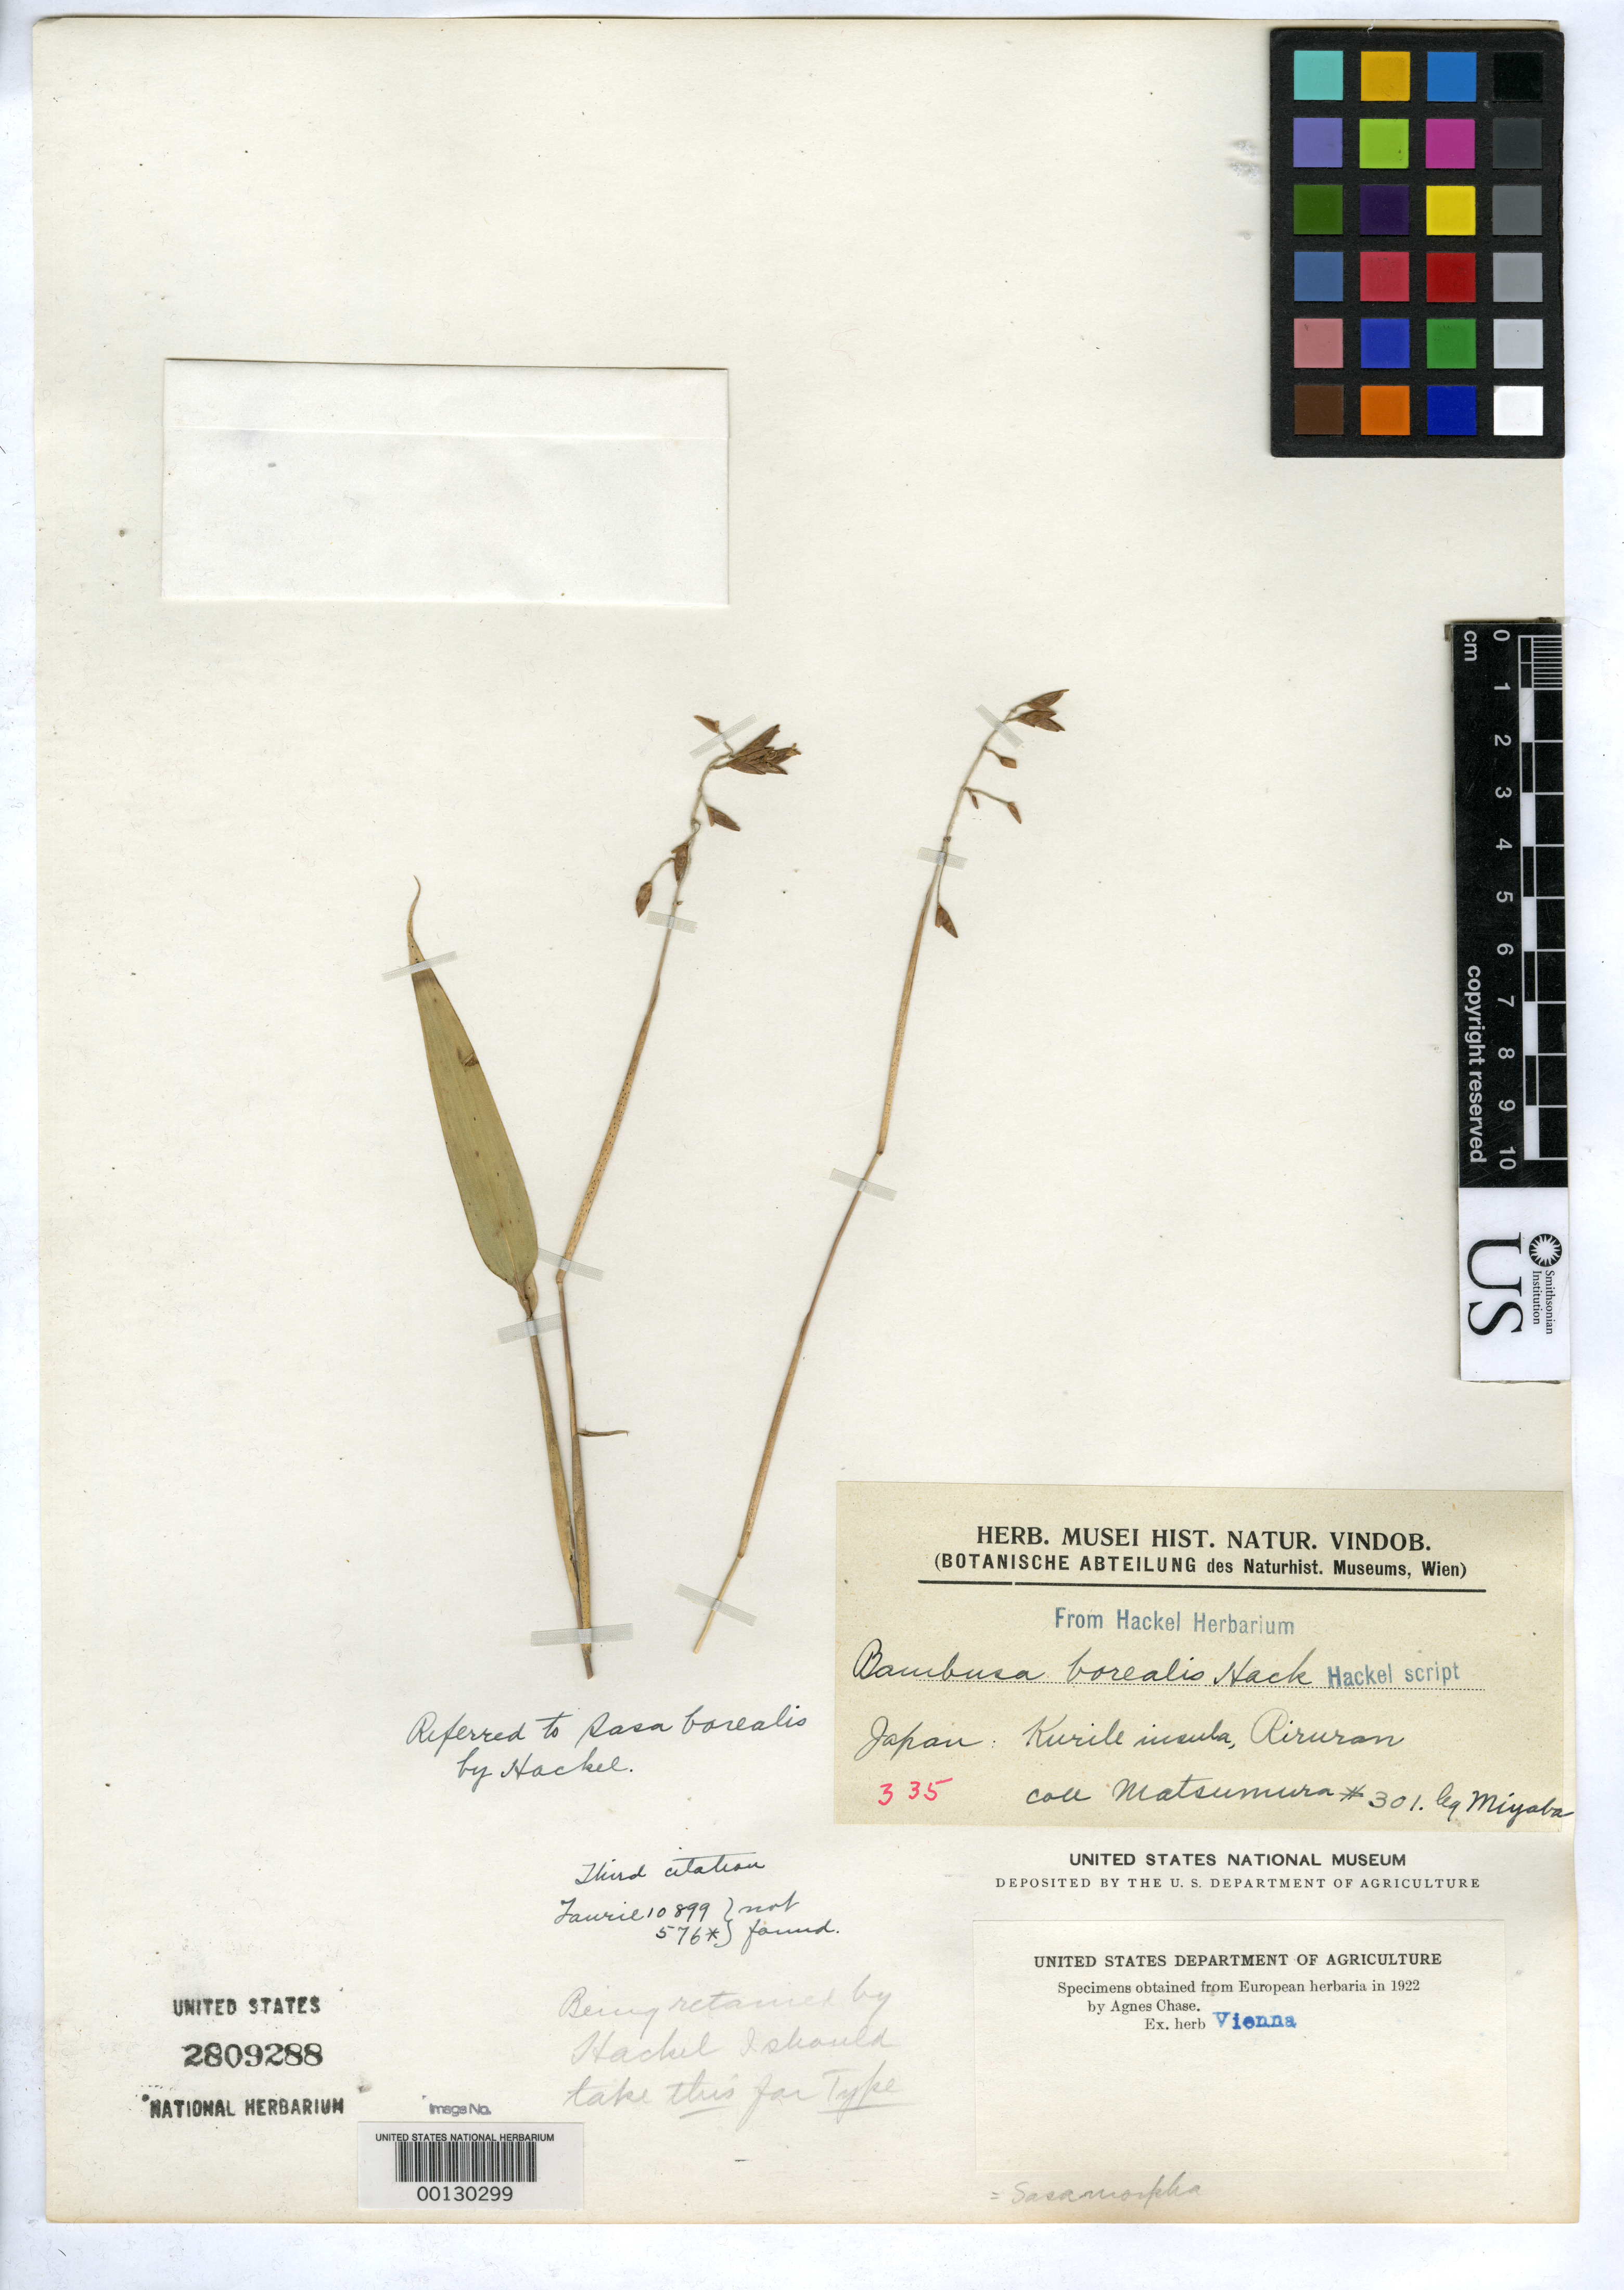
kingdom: Plantae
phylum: Tracheophyta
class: Liliopsida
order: Poales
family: Poaceae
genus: Bambusa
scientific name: Bambusa borealis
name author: Hack.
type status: Syntype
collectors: J. Matsumura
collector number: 301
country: Japan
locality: Kurilarum Insula.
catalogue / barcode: US 2809288